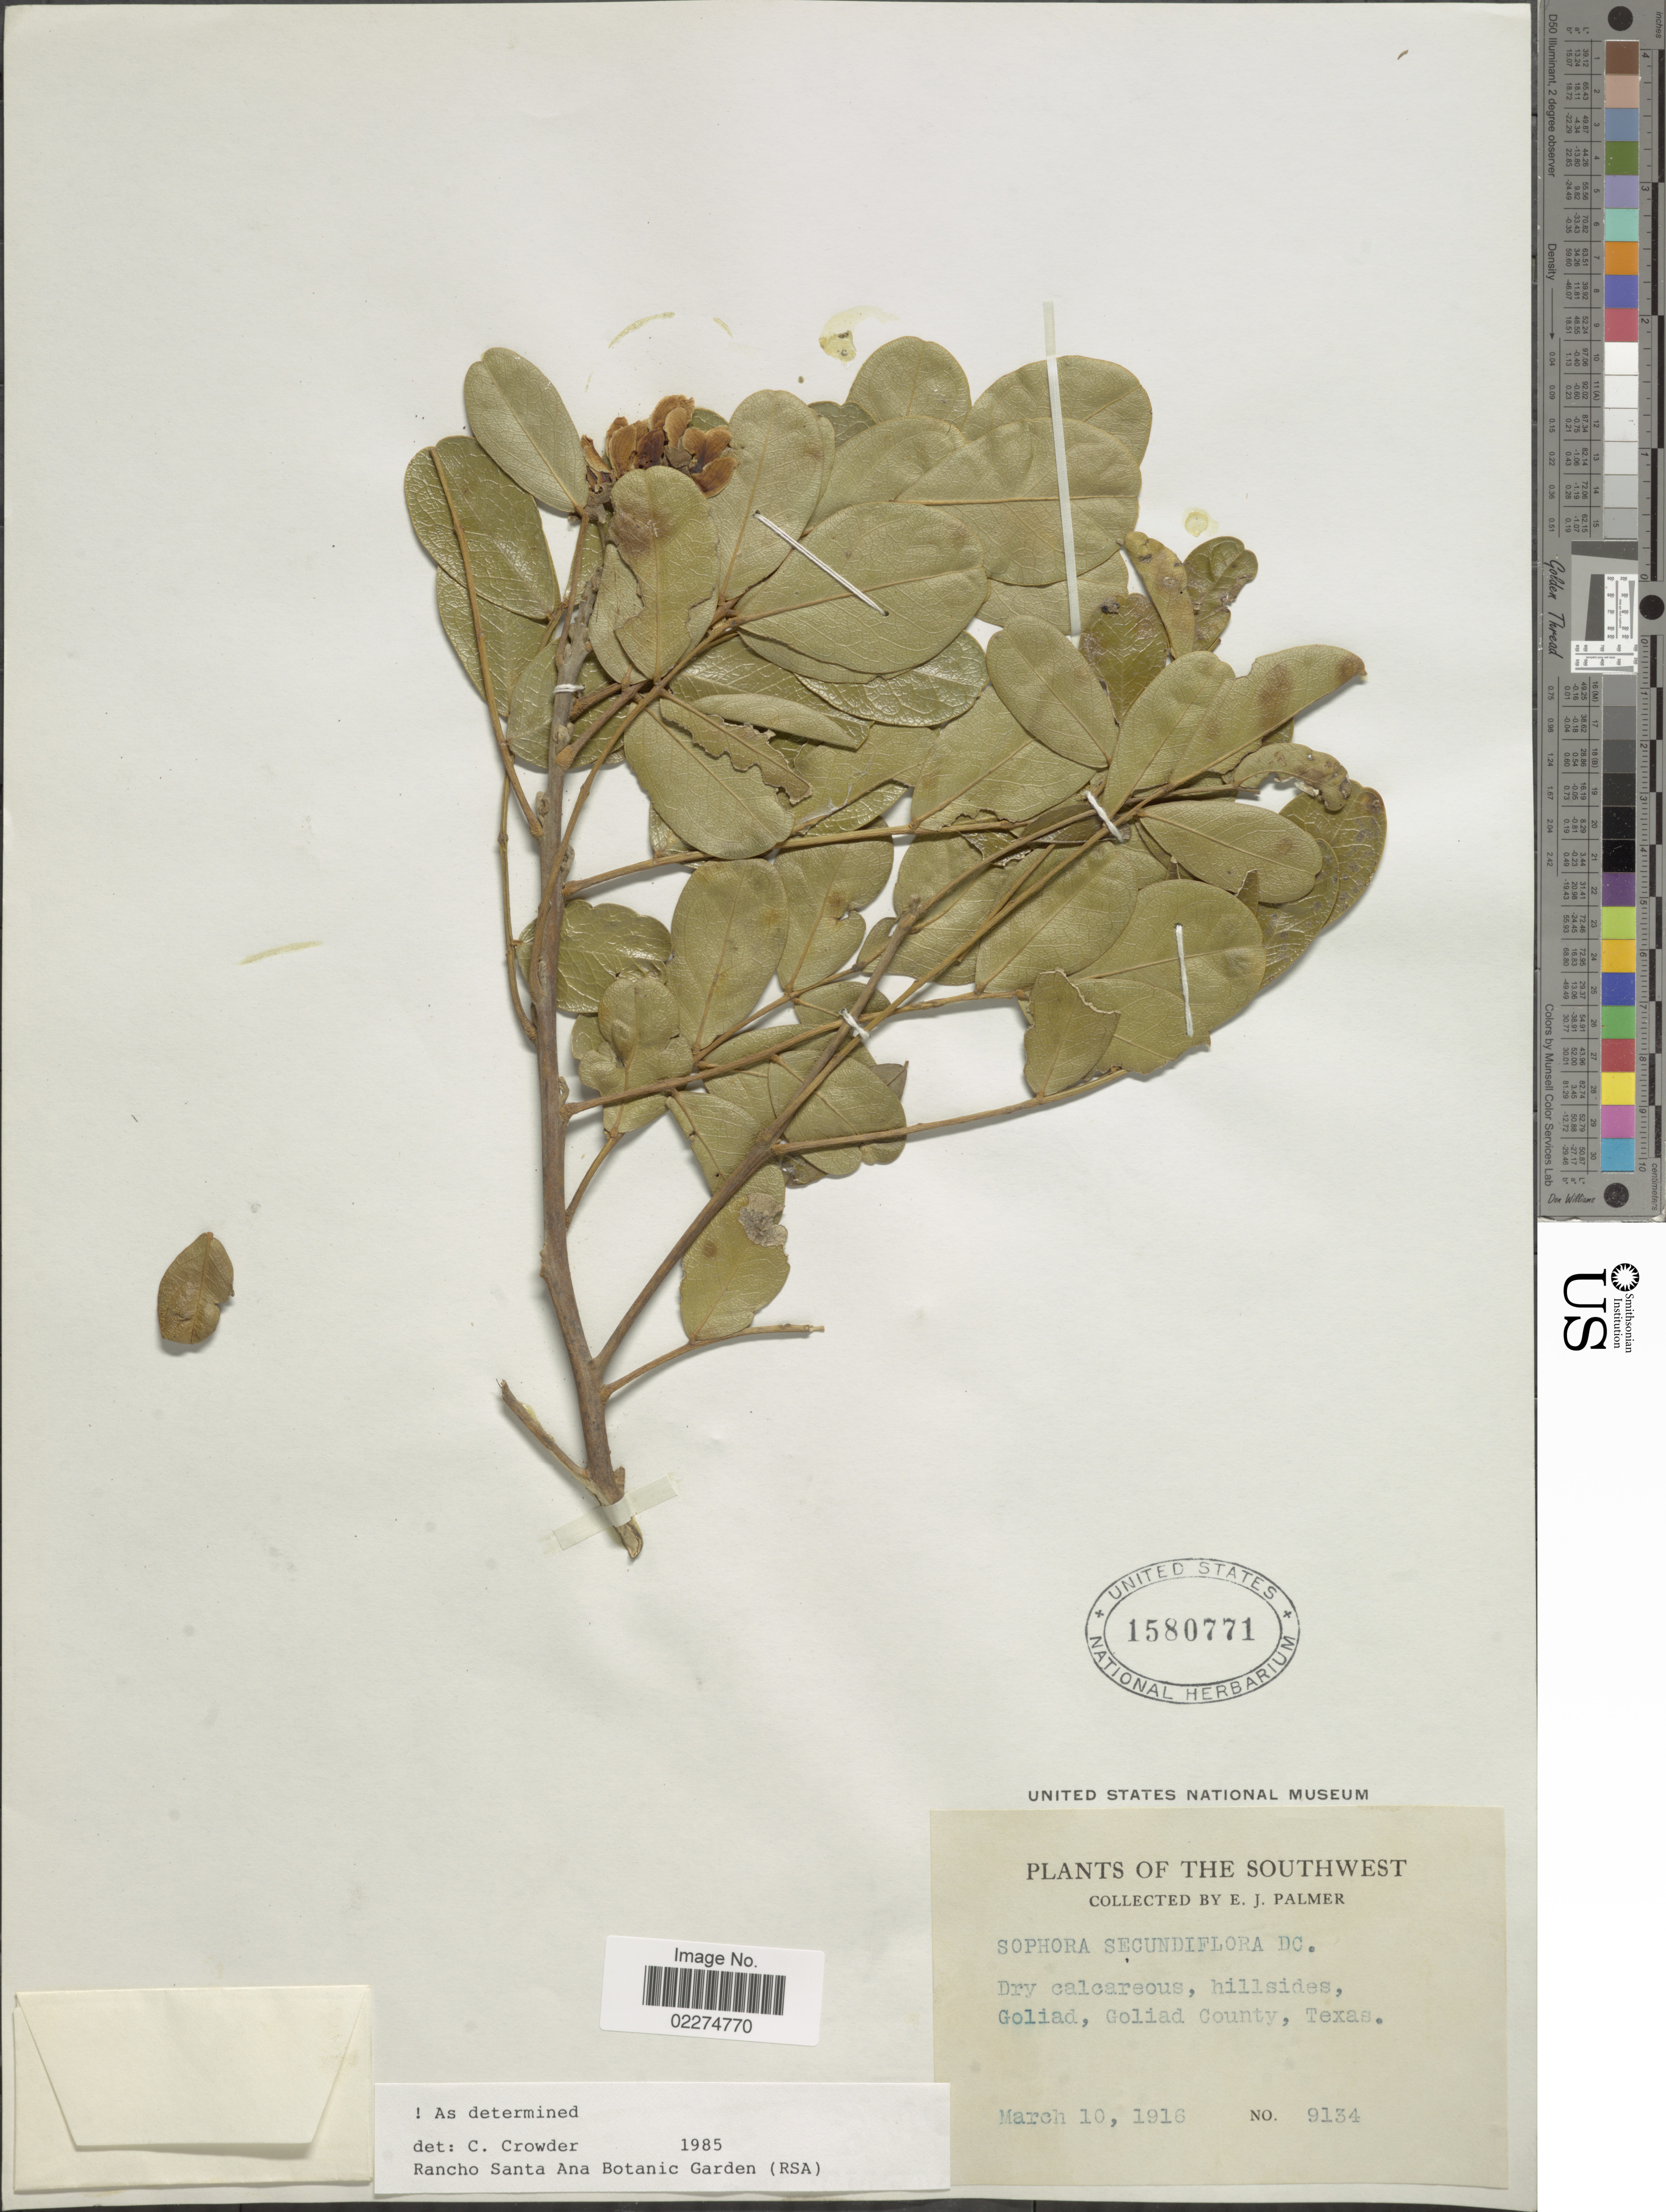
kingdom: Plantae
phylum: Tracheophyta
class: Magnoliopsida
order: Fabales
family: Fabaceae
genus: Dermatophyllum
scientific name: Dermatophyllum secundiflorum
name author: (Ortega) Gandhi & Reveal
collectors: E. J. Palmer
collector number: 9134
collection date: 1916-03-10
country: United States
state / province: Texas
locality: The Southwest, Goliad, Goliad County, Texas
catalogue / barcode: US 1580771